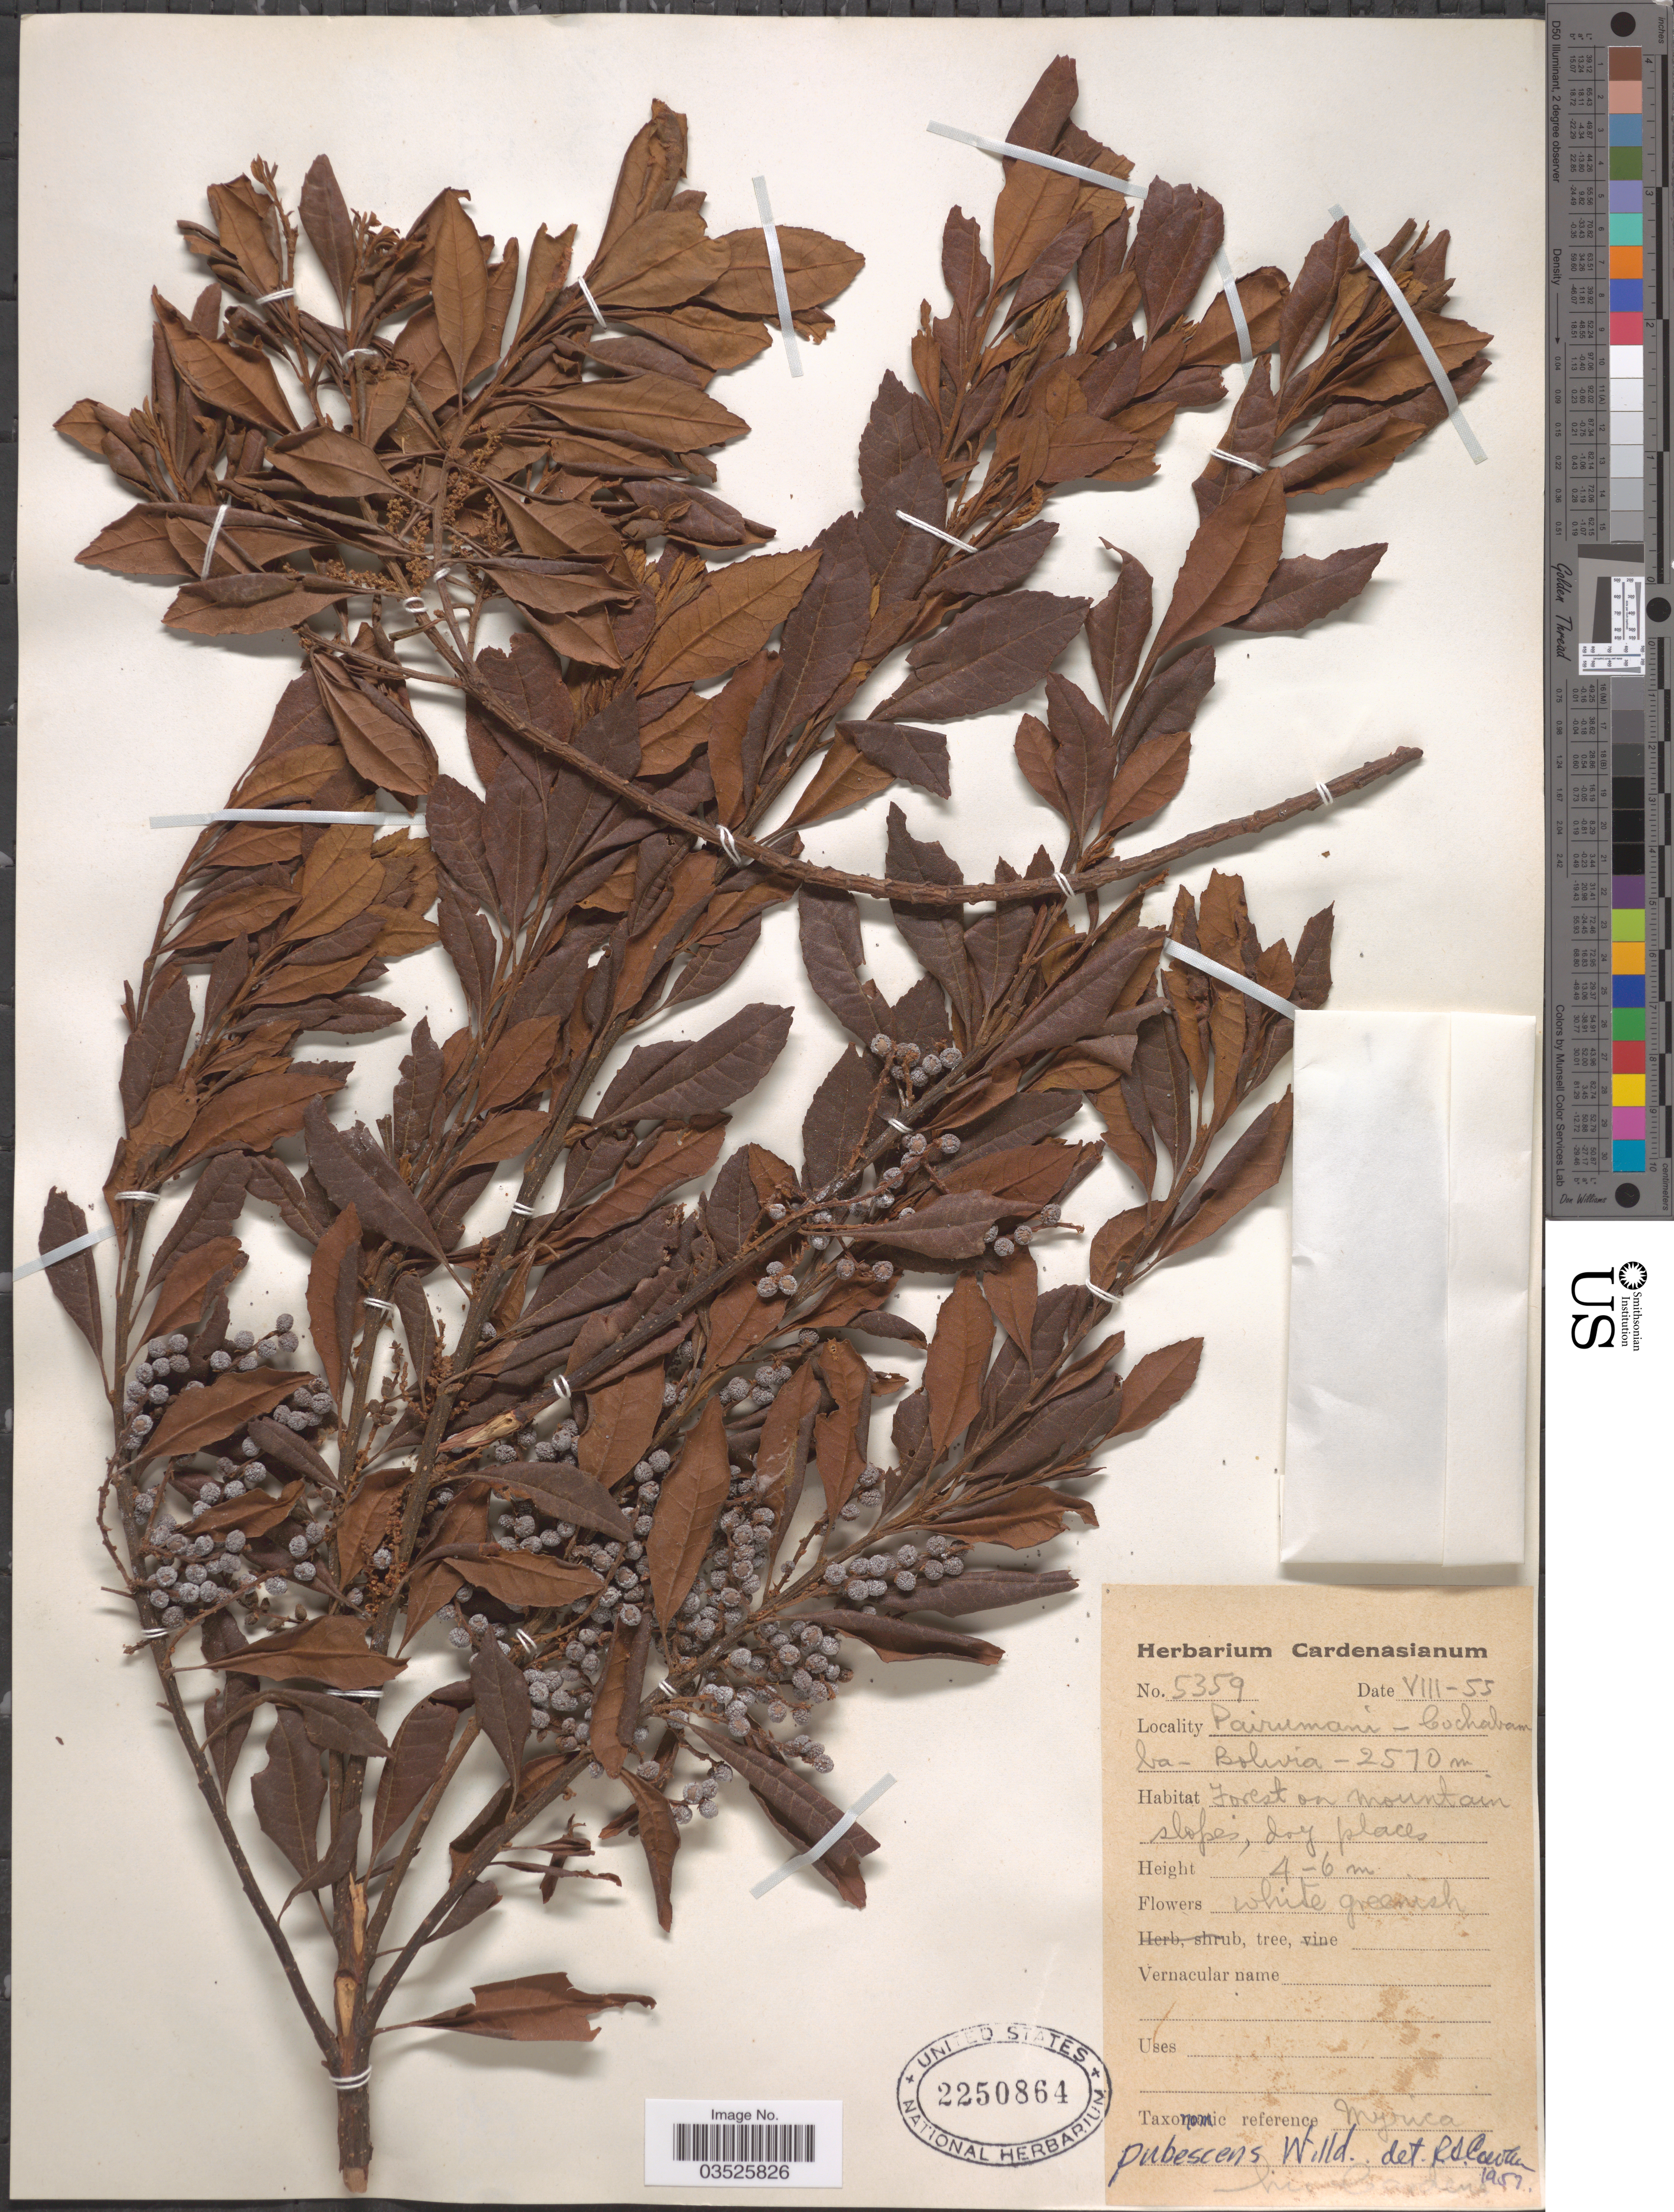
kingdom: Plantae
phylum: Tracheophyta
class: Magnoliopsida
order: Fagales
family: Myricaceae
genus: Morella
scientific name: Morella pubescens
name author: (Humb. & Bonpl. ex Willd.) Wilbur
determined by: Strong, M. T., (US), Smithsonian Institution - National Museum of Natural History (UNITED STATES)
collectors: M. Cárdenas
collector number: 5359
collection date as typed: Transcribed d/m/y: /8/55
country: Bolivia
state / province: Cochabamba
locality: Pairumani.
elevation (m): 2570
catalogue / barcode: US 2250864